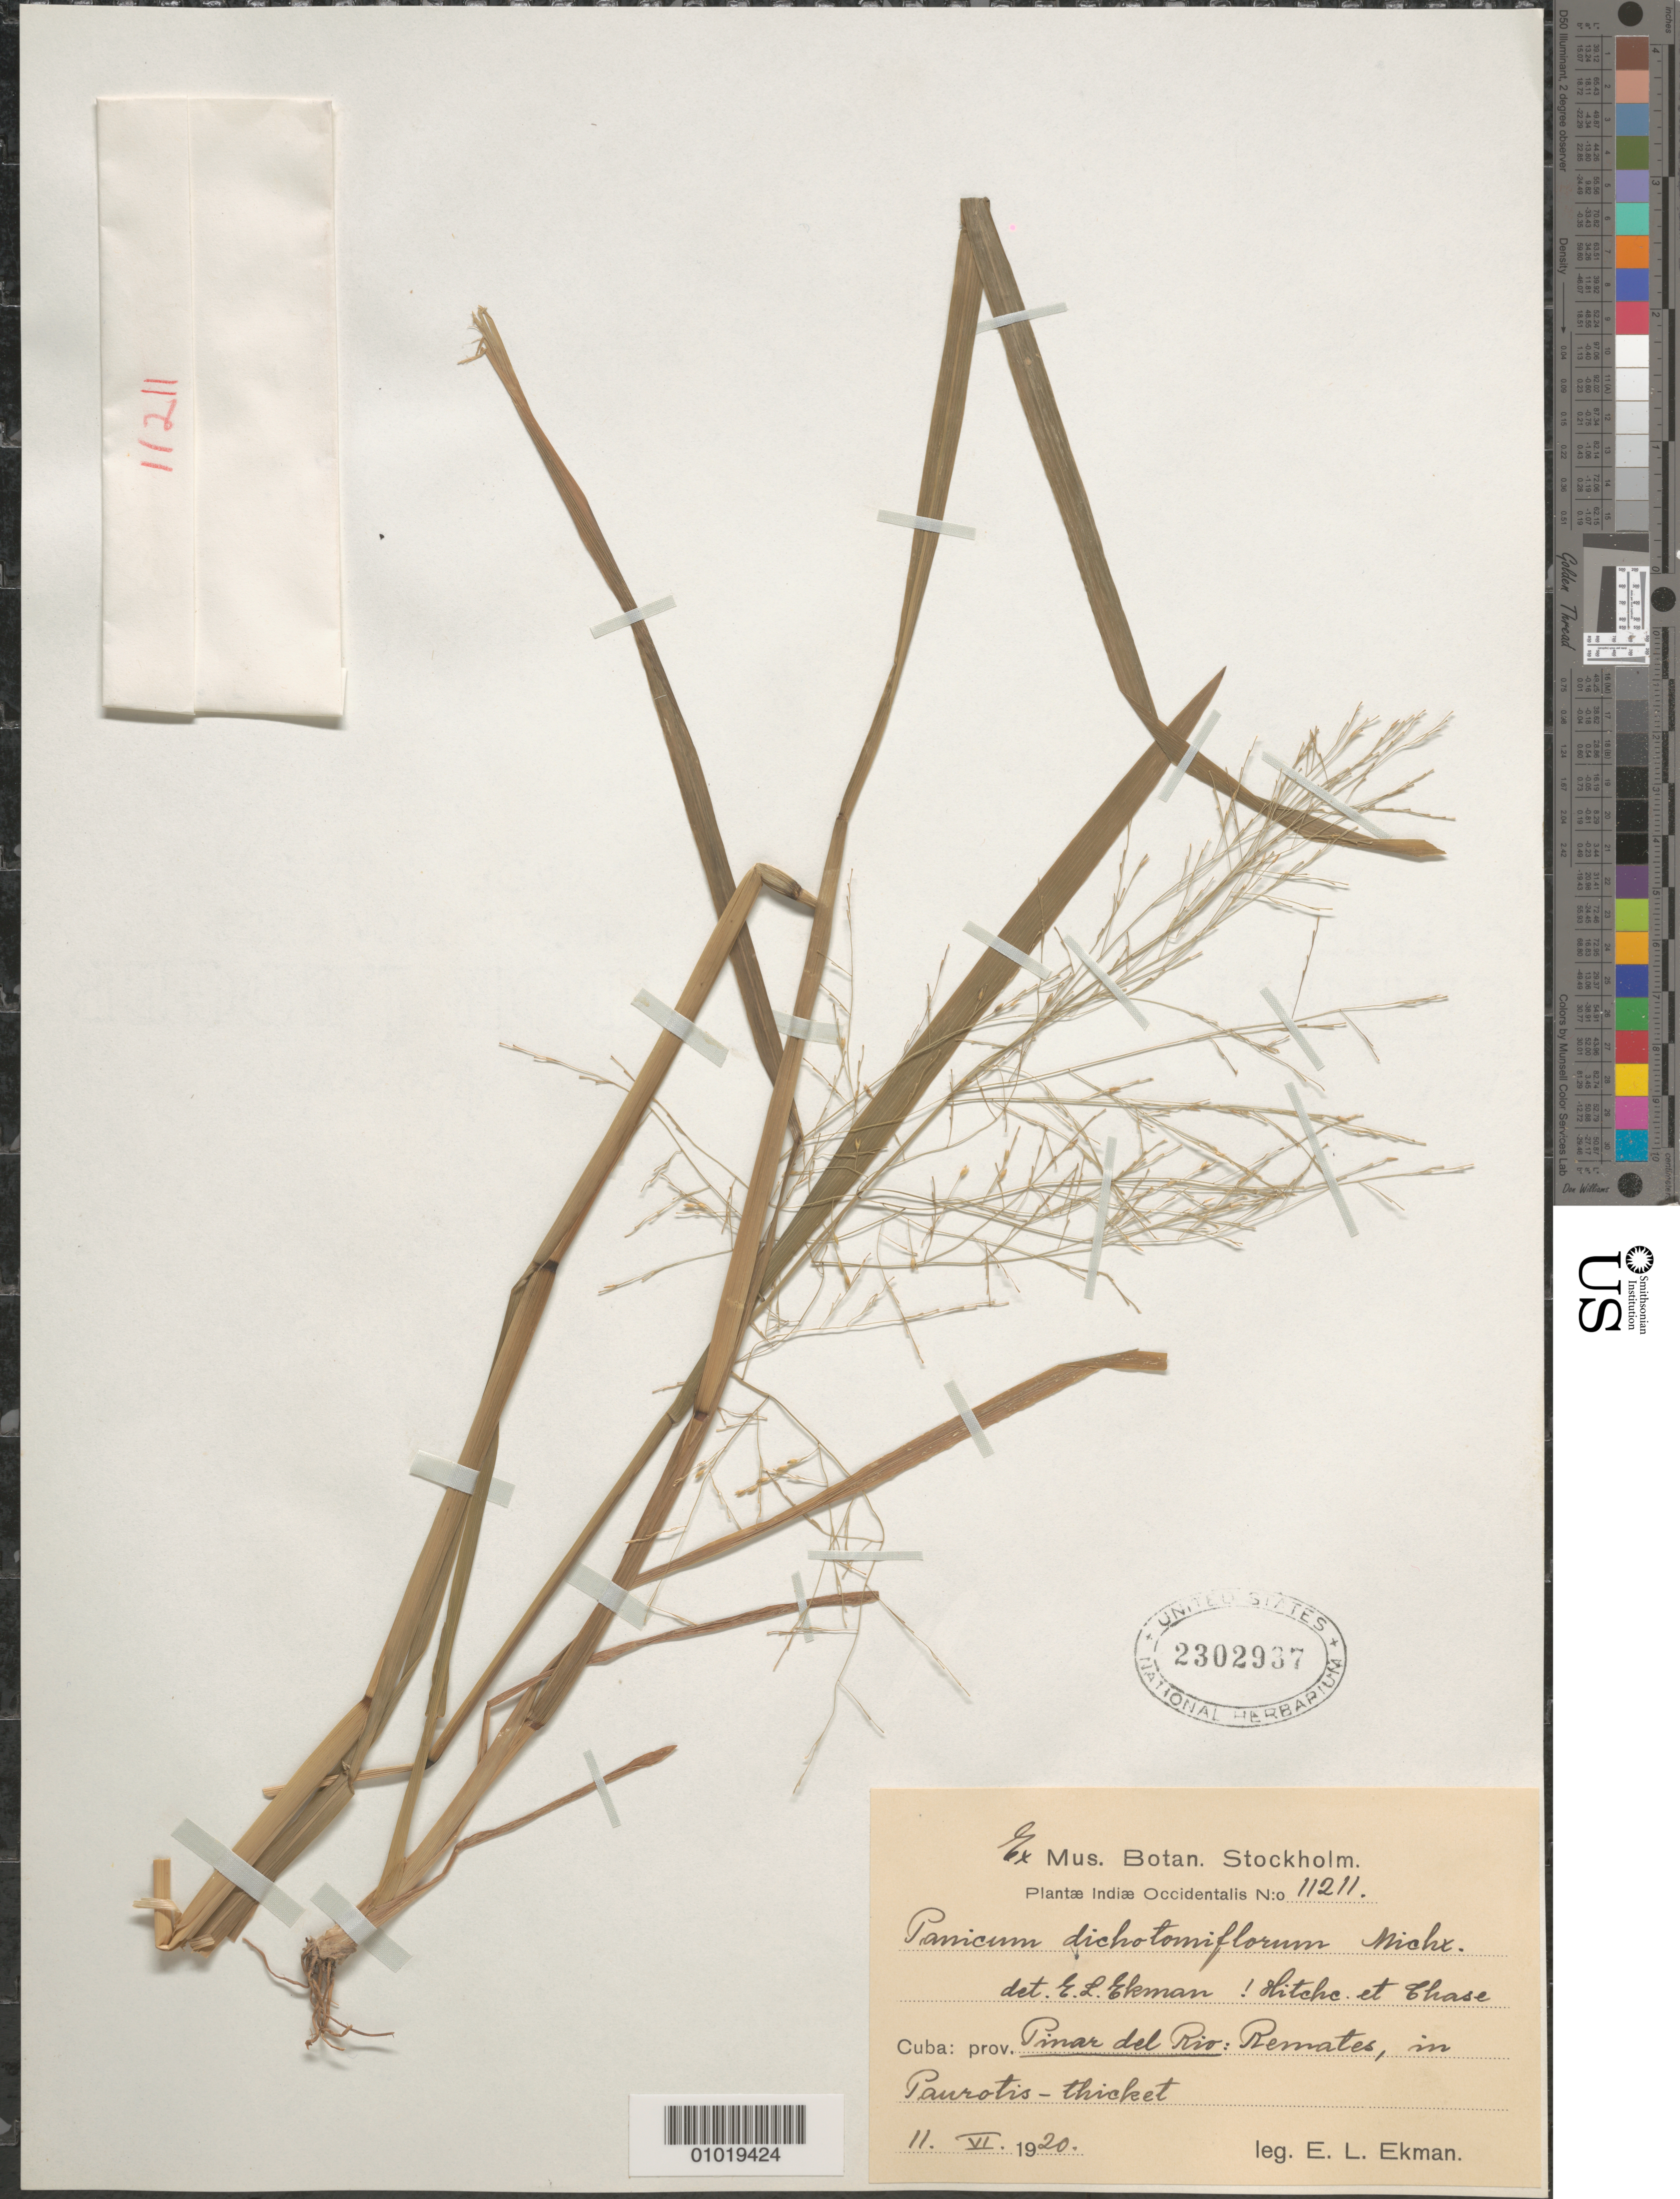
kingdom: Plantae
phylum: Tracheophyta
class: Liliopsida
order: Poales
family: Poaceae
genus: Panicum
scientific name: Panicum dichotomiflorum subsp. dichotomiflorum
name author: Michx.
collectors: E. L. Ekman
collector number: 11211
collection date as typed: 11 Jun 1920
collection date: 1920-06-11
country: Cuba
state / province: Pinar del Rio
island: Cuba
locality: Remates in Paurotis thicket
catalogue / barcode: US 2302937